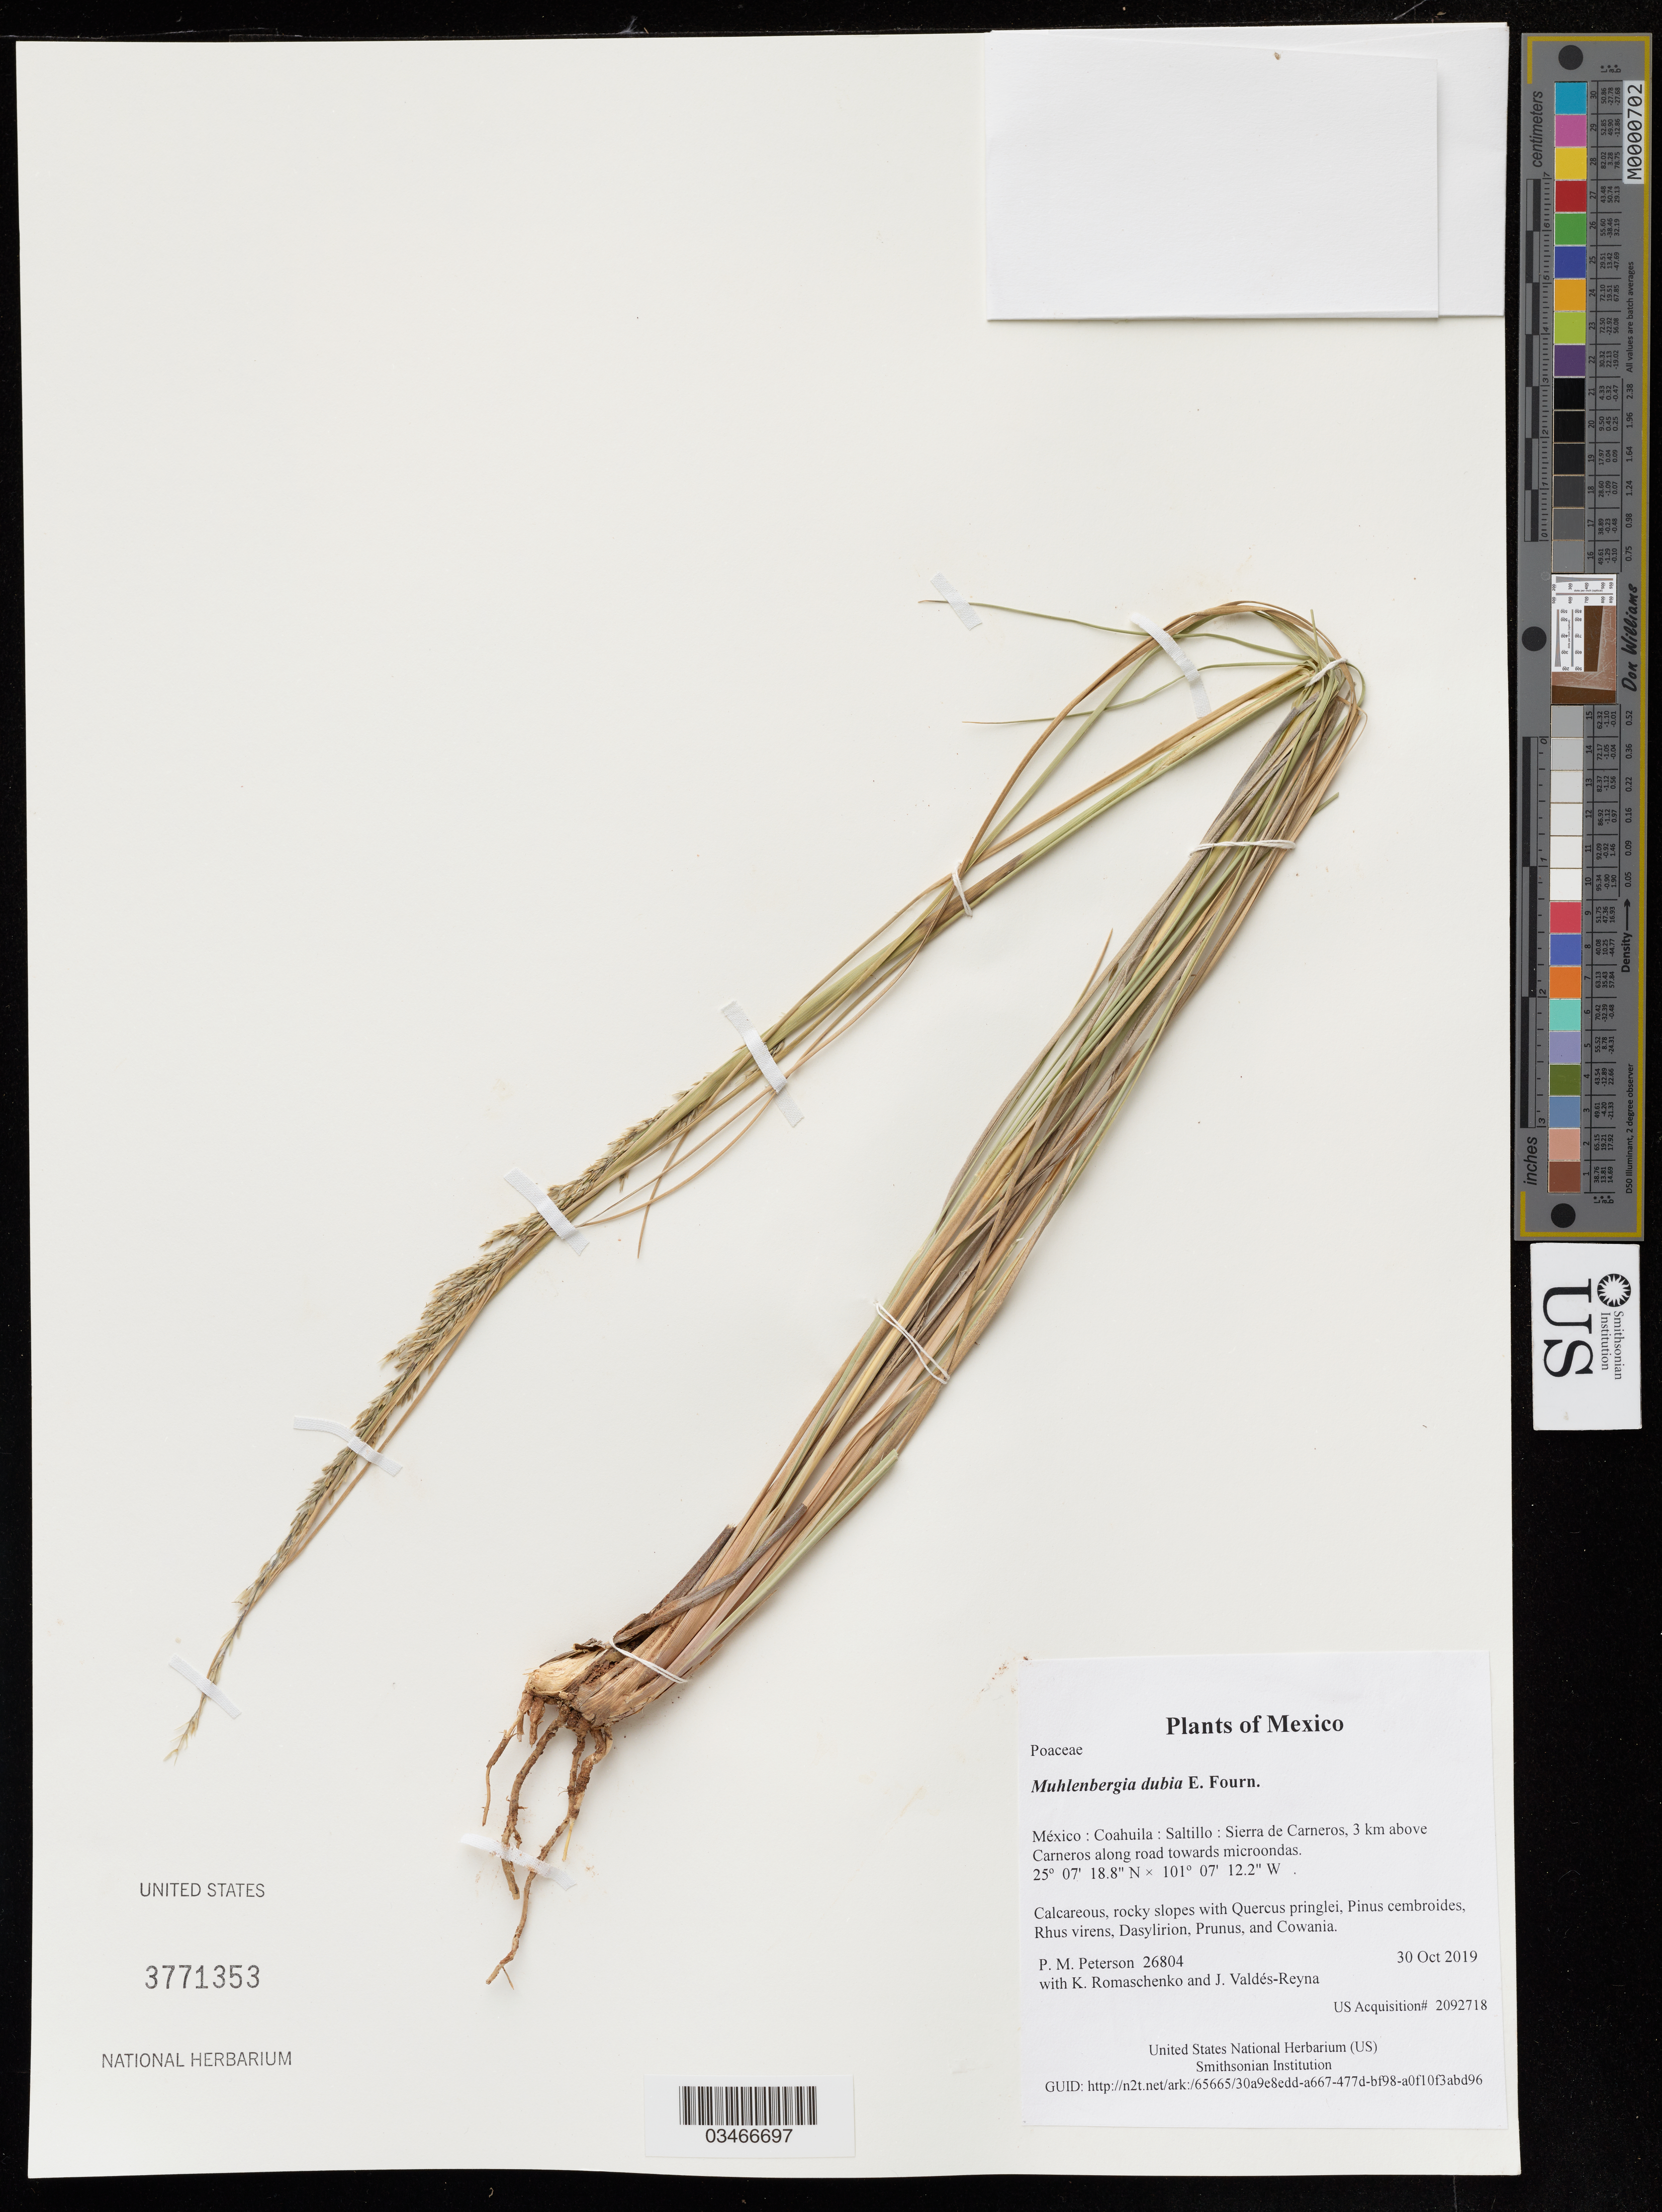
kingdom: Plantae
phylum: Tracheophyta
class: Liliopsida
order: Poales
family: Poaceae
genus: Muhlenbergia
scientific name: Muhlenbergia dubia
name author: E. Fourn.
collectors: P. M. Peterson, K. Romaschenko & J. Valdés-Reyna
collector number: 26804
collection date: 2019-10-30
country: México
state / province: Coahuila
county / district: Saltillo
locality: Sierra de Carneros, 3 km above Carneros along road towards microondas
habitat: Calcareous, rocky slopes with Quercus pringlei, Pinus cembroides, Rhus virens, Dasylirion, Prunus, and Cowania.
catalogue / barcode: US 3771353